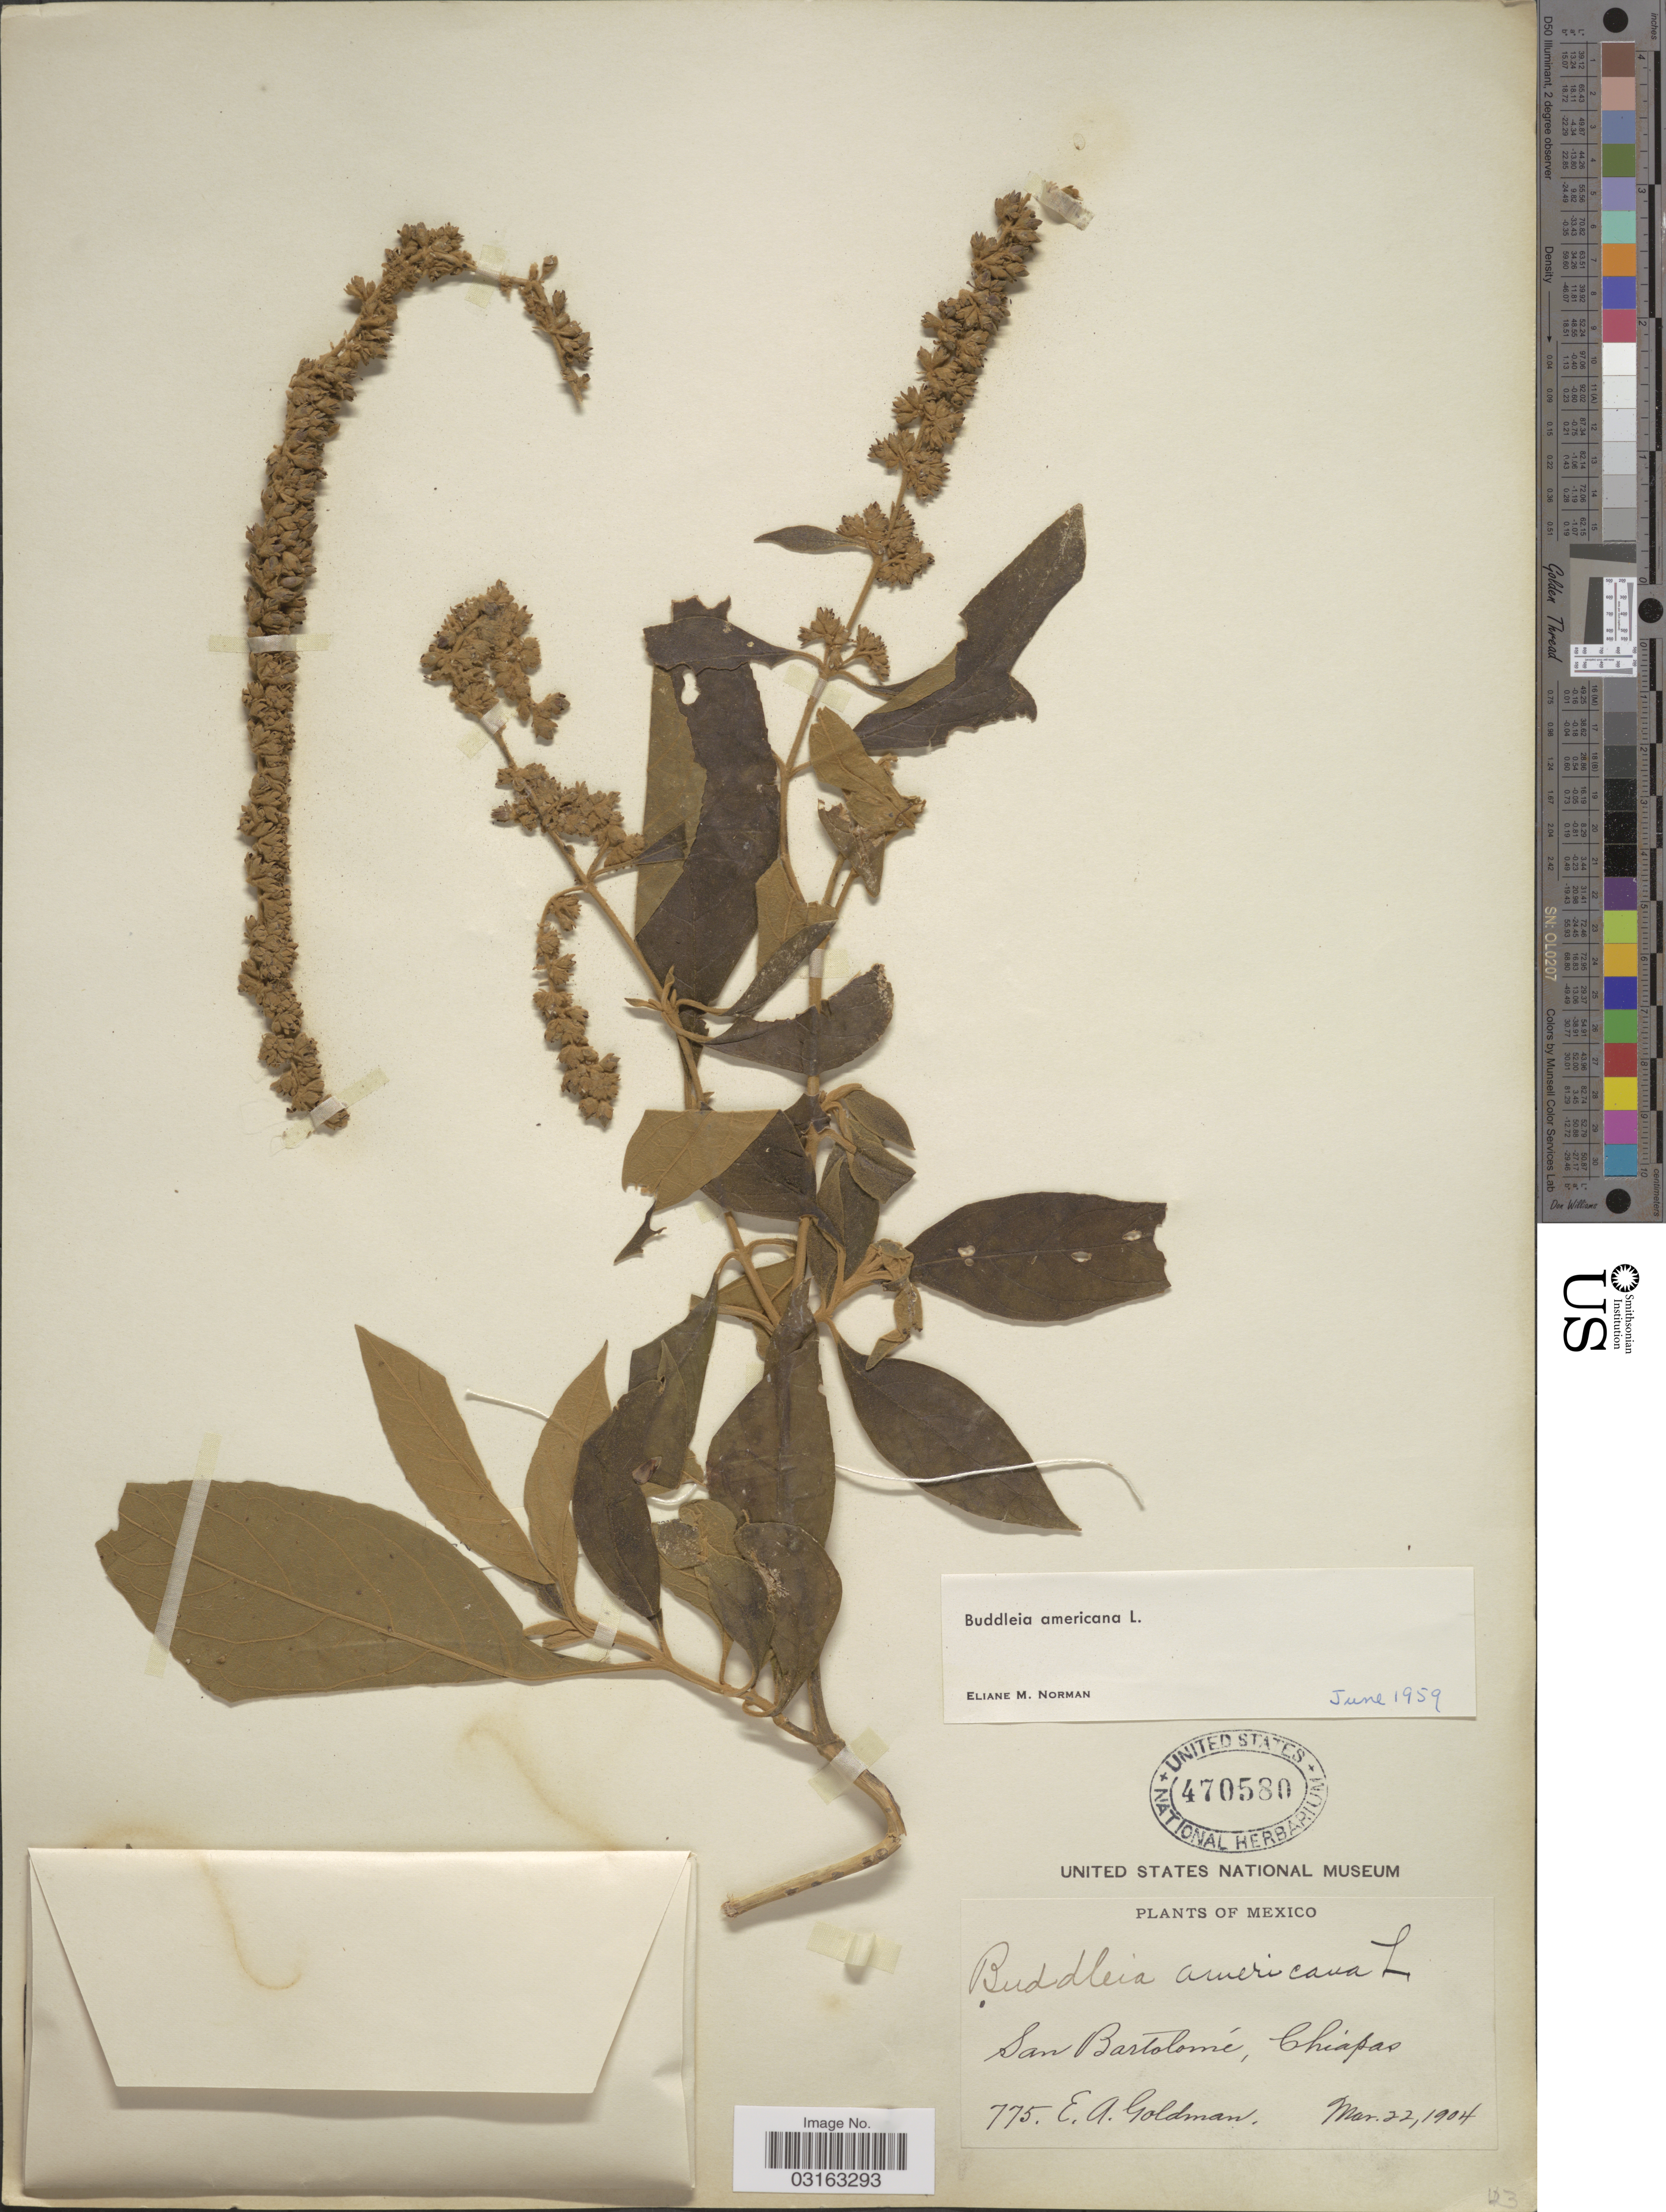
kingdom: Plantae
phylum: Tracheophyta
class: Magnoliopsida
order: Lamiales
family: Scrophulariaceae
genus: Buddleja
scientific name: Buddleja americana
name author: L.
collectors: E. A. Goldman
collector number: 775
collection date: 1904-03-22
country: Mexico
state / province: Chiapas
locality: San Bartolomé.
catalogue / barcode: US 470580